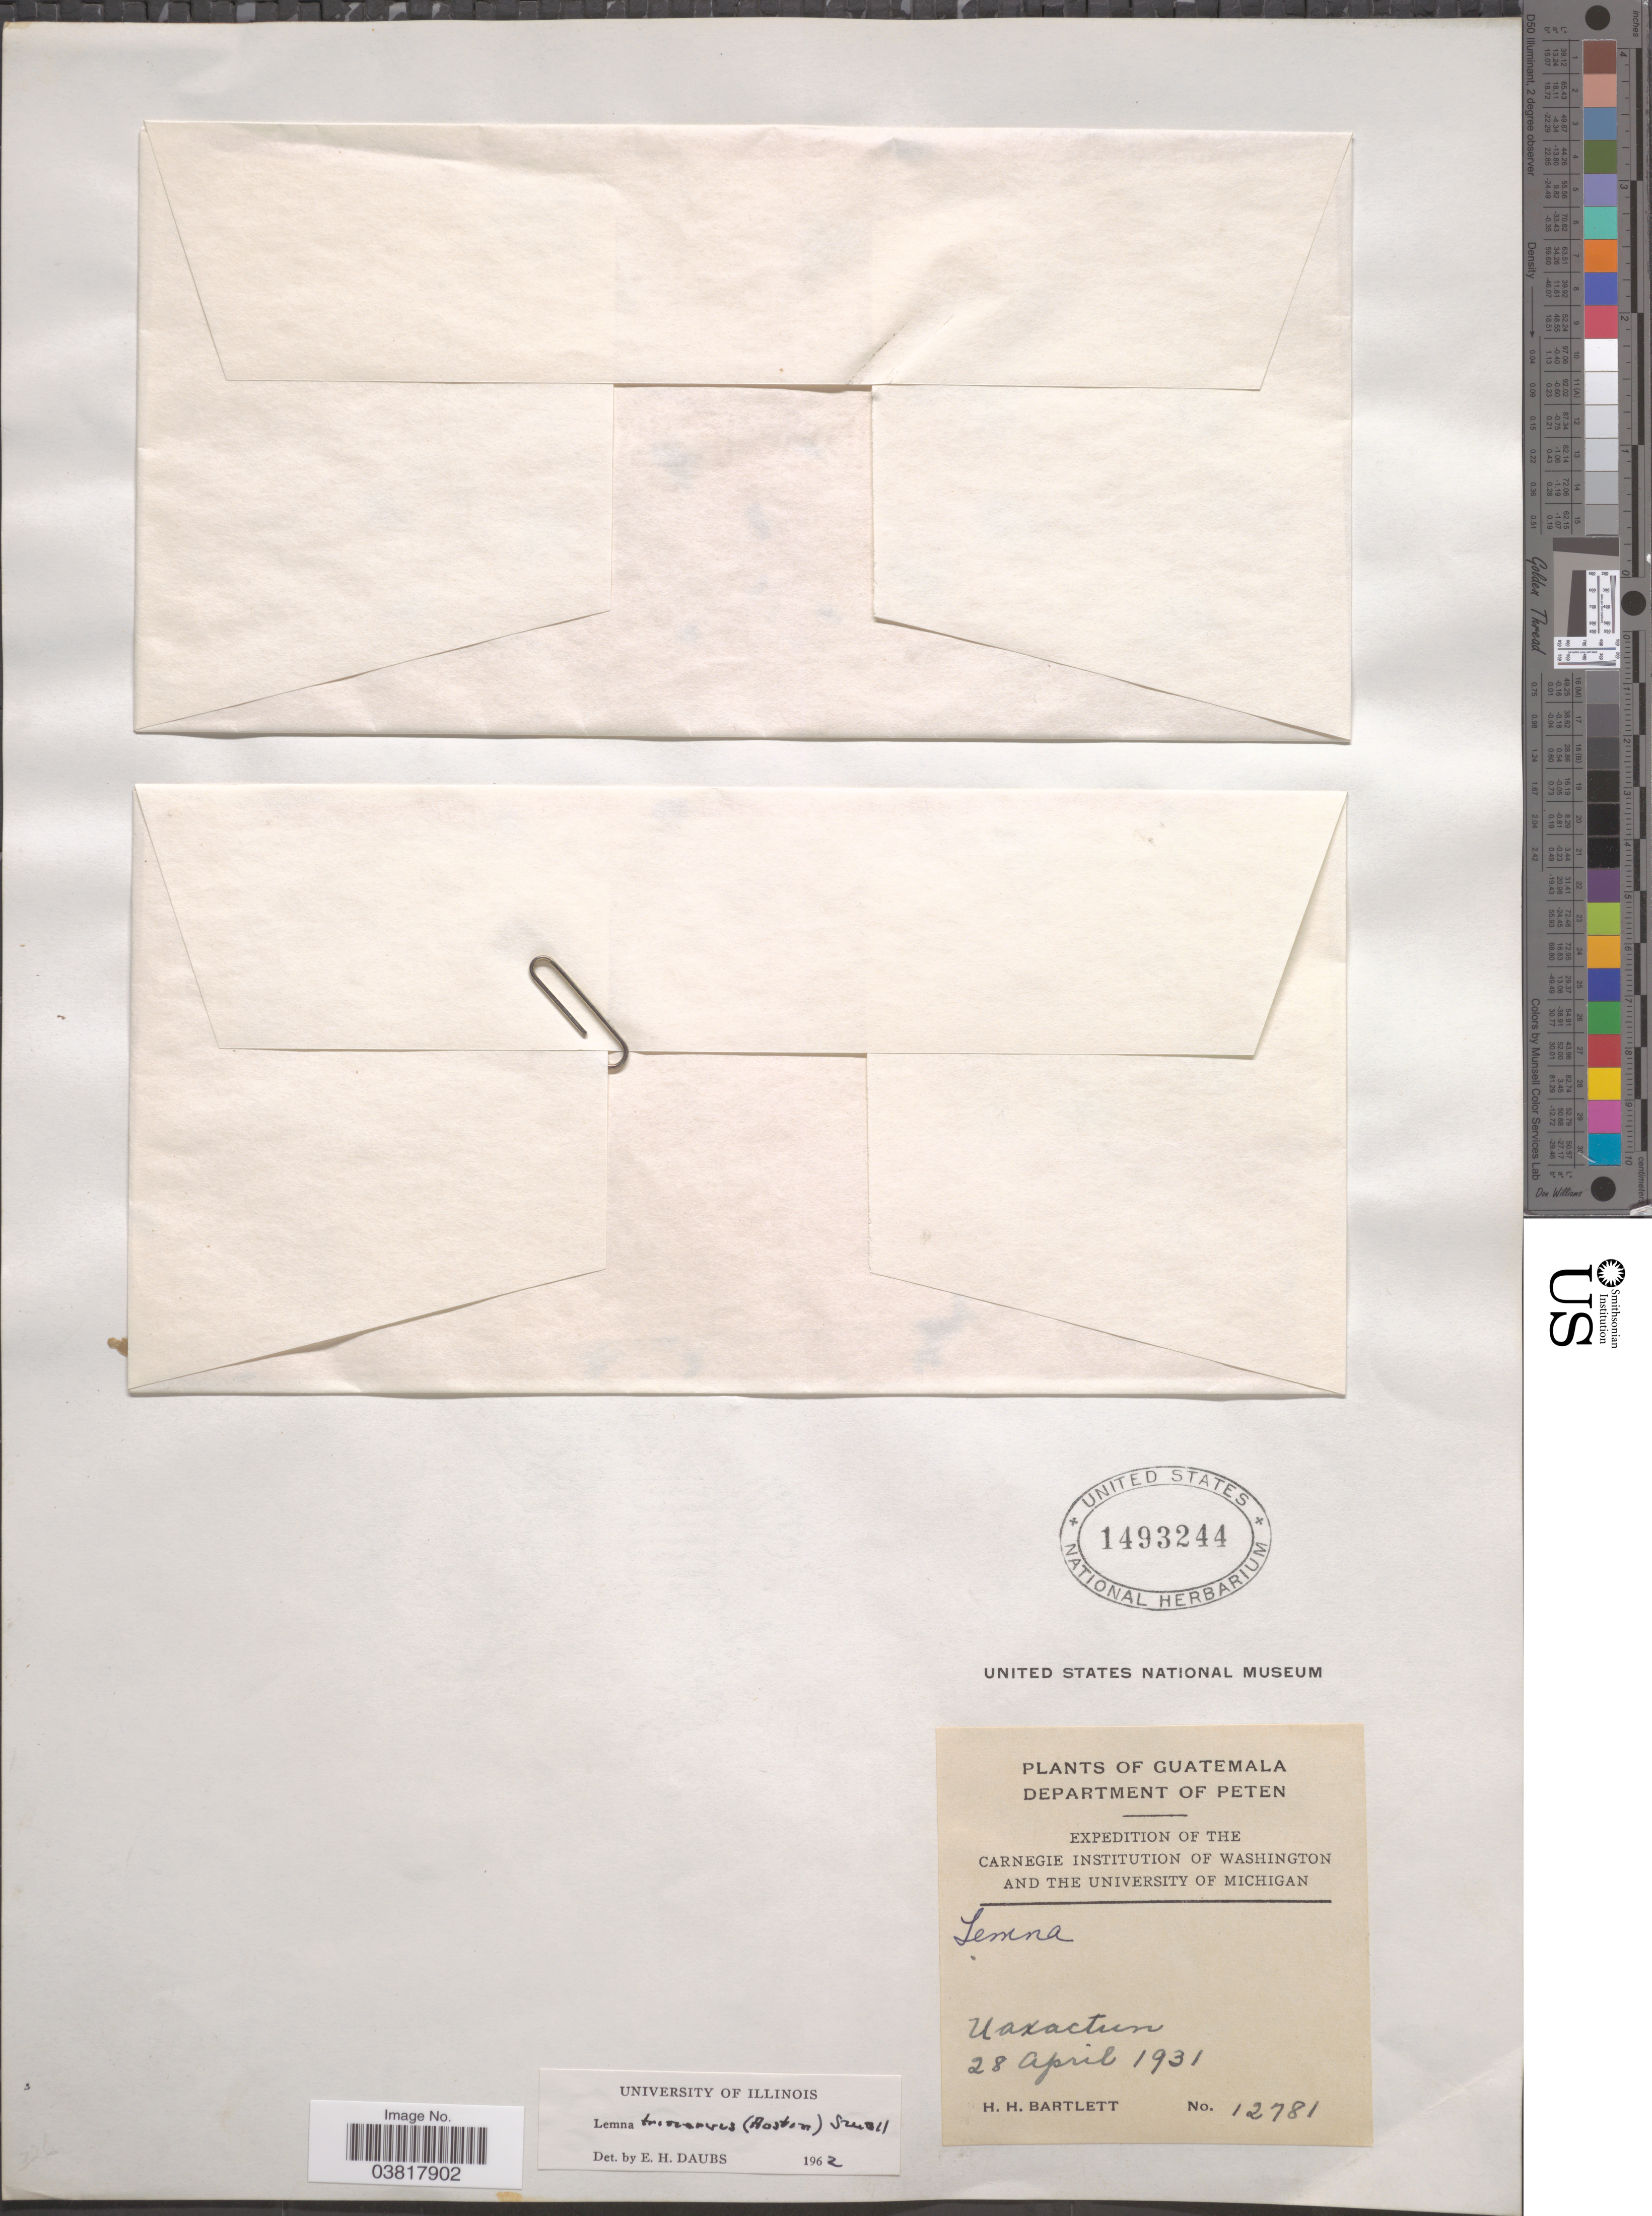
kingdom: Plantae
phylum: Tracheophyta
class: Liliopsida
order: Alismatales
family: Araceae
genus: Lemna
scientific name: Lemna trinervis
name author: Small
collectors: H. H. Bartlett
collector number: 12781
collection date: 1931-04-28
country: Guatemala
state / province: El Peten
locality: Department of Peten. Uaxactun.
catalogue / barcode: US 1493244